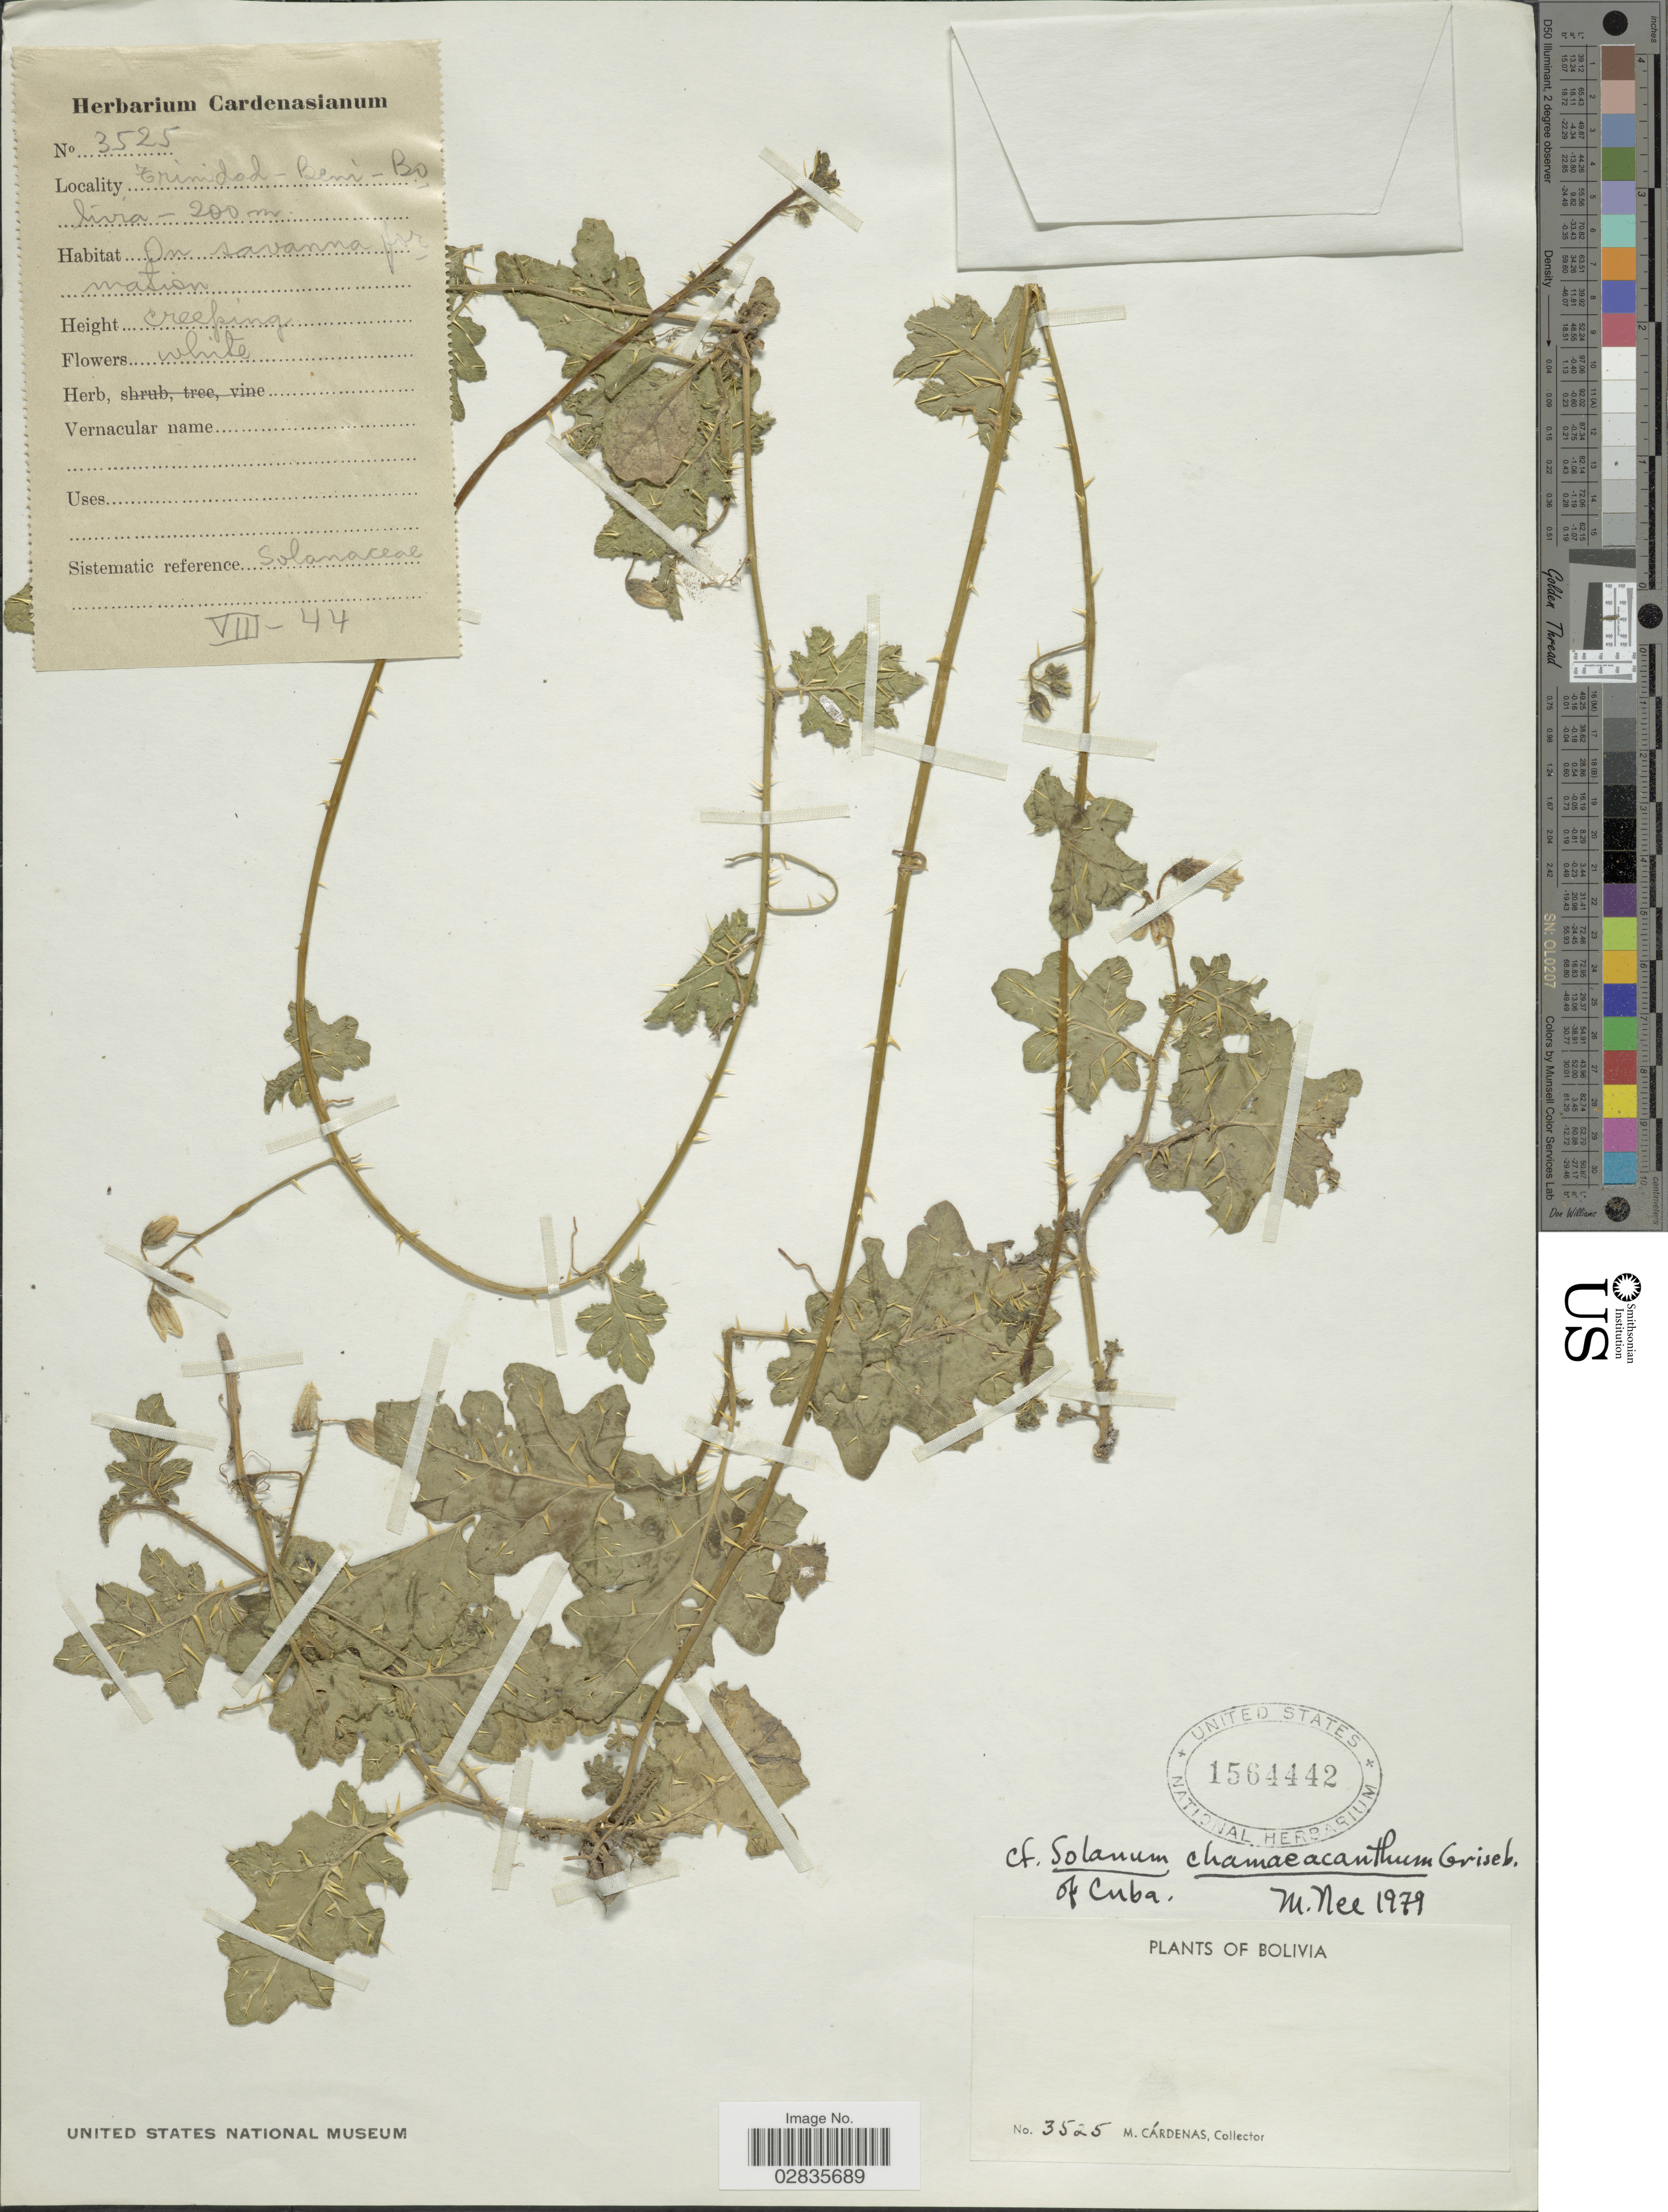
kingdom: Plantae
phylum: Tracheophyta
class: Magnoliopsida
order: Solanales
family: Solanaceae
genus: Solanum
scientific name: Solanum chamaeacanthum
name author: Griseb.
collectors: M. Cárdenas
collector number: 3525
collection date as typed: Transcribed d/m/y: /8/44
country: Bolivia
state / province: Beni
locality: Trinidad.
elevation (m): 200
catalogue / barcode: US 1564442